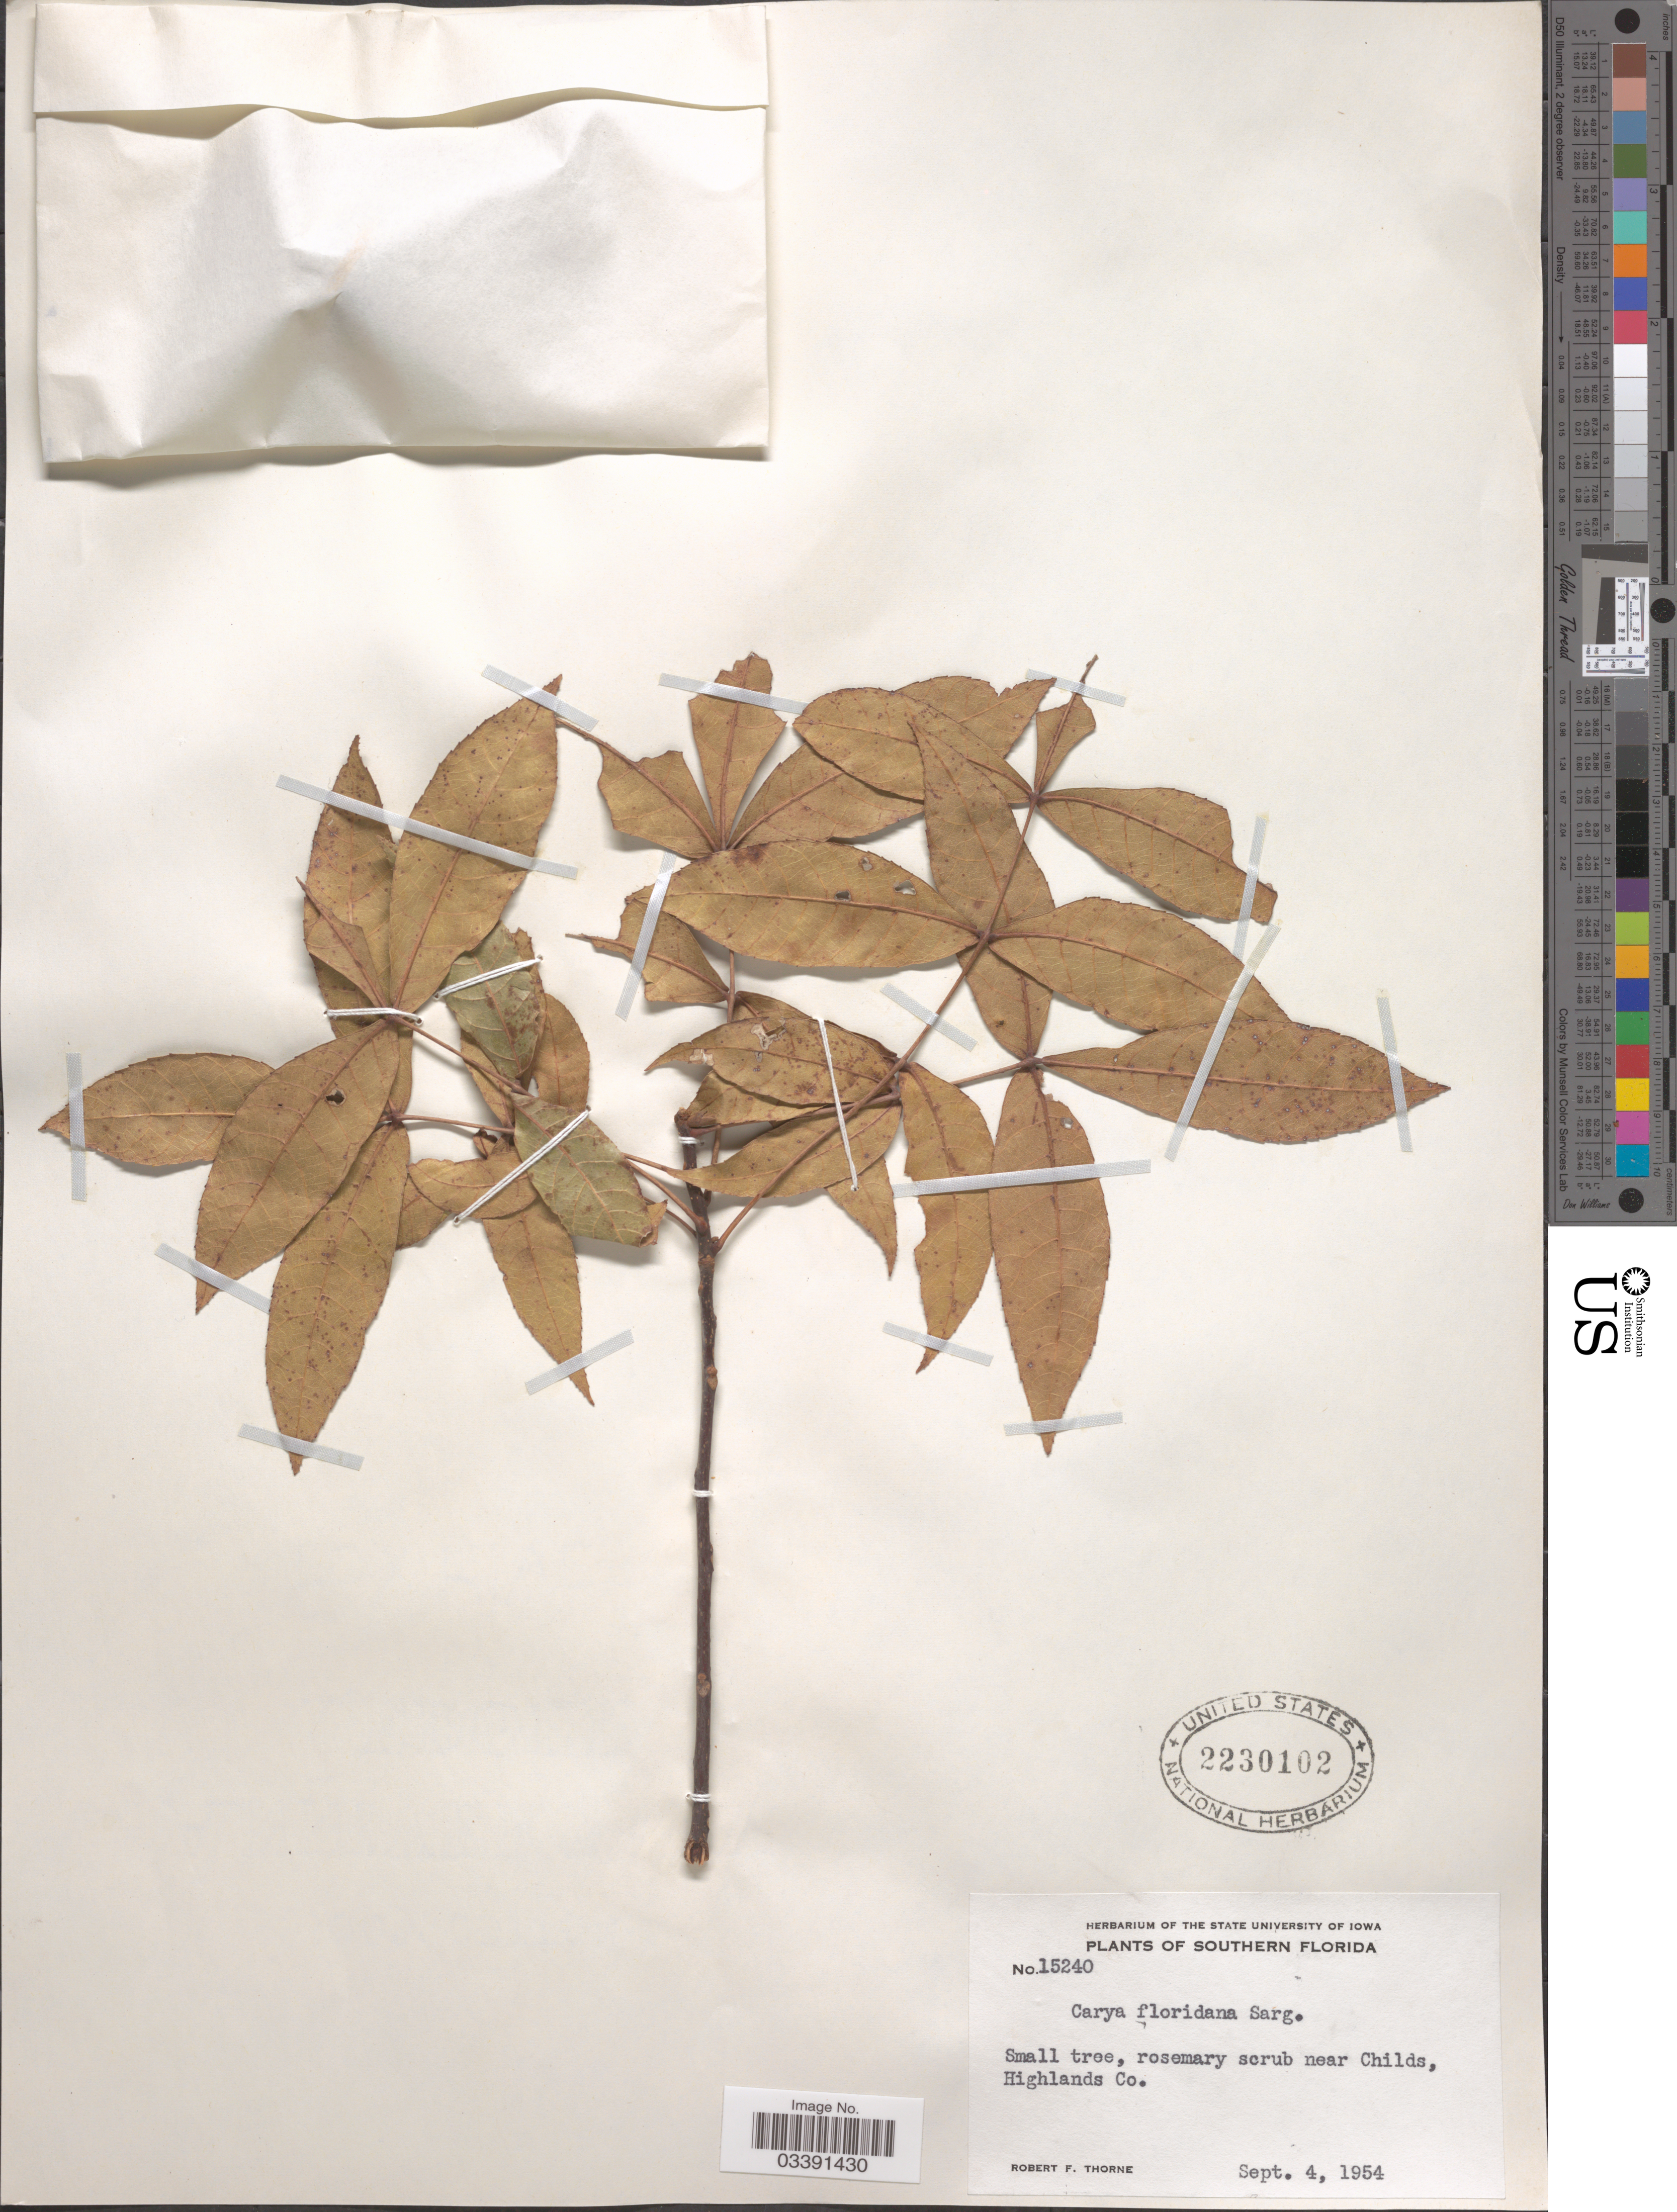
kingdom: Plantae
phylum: Tracheophyta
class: Magnoliopsida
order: Fagales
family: Juglandaceae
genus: Carya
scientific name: Carya floridana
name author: Sarg.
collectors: R. F. Thorne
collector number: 15240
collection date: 1954-09-04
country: United States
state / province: Florida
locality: Southern Florida. Rosemary scrub near Childs, Highlands Co.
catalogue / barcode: US 2230102